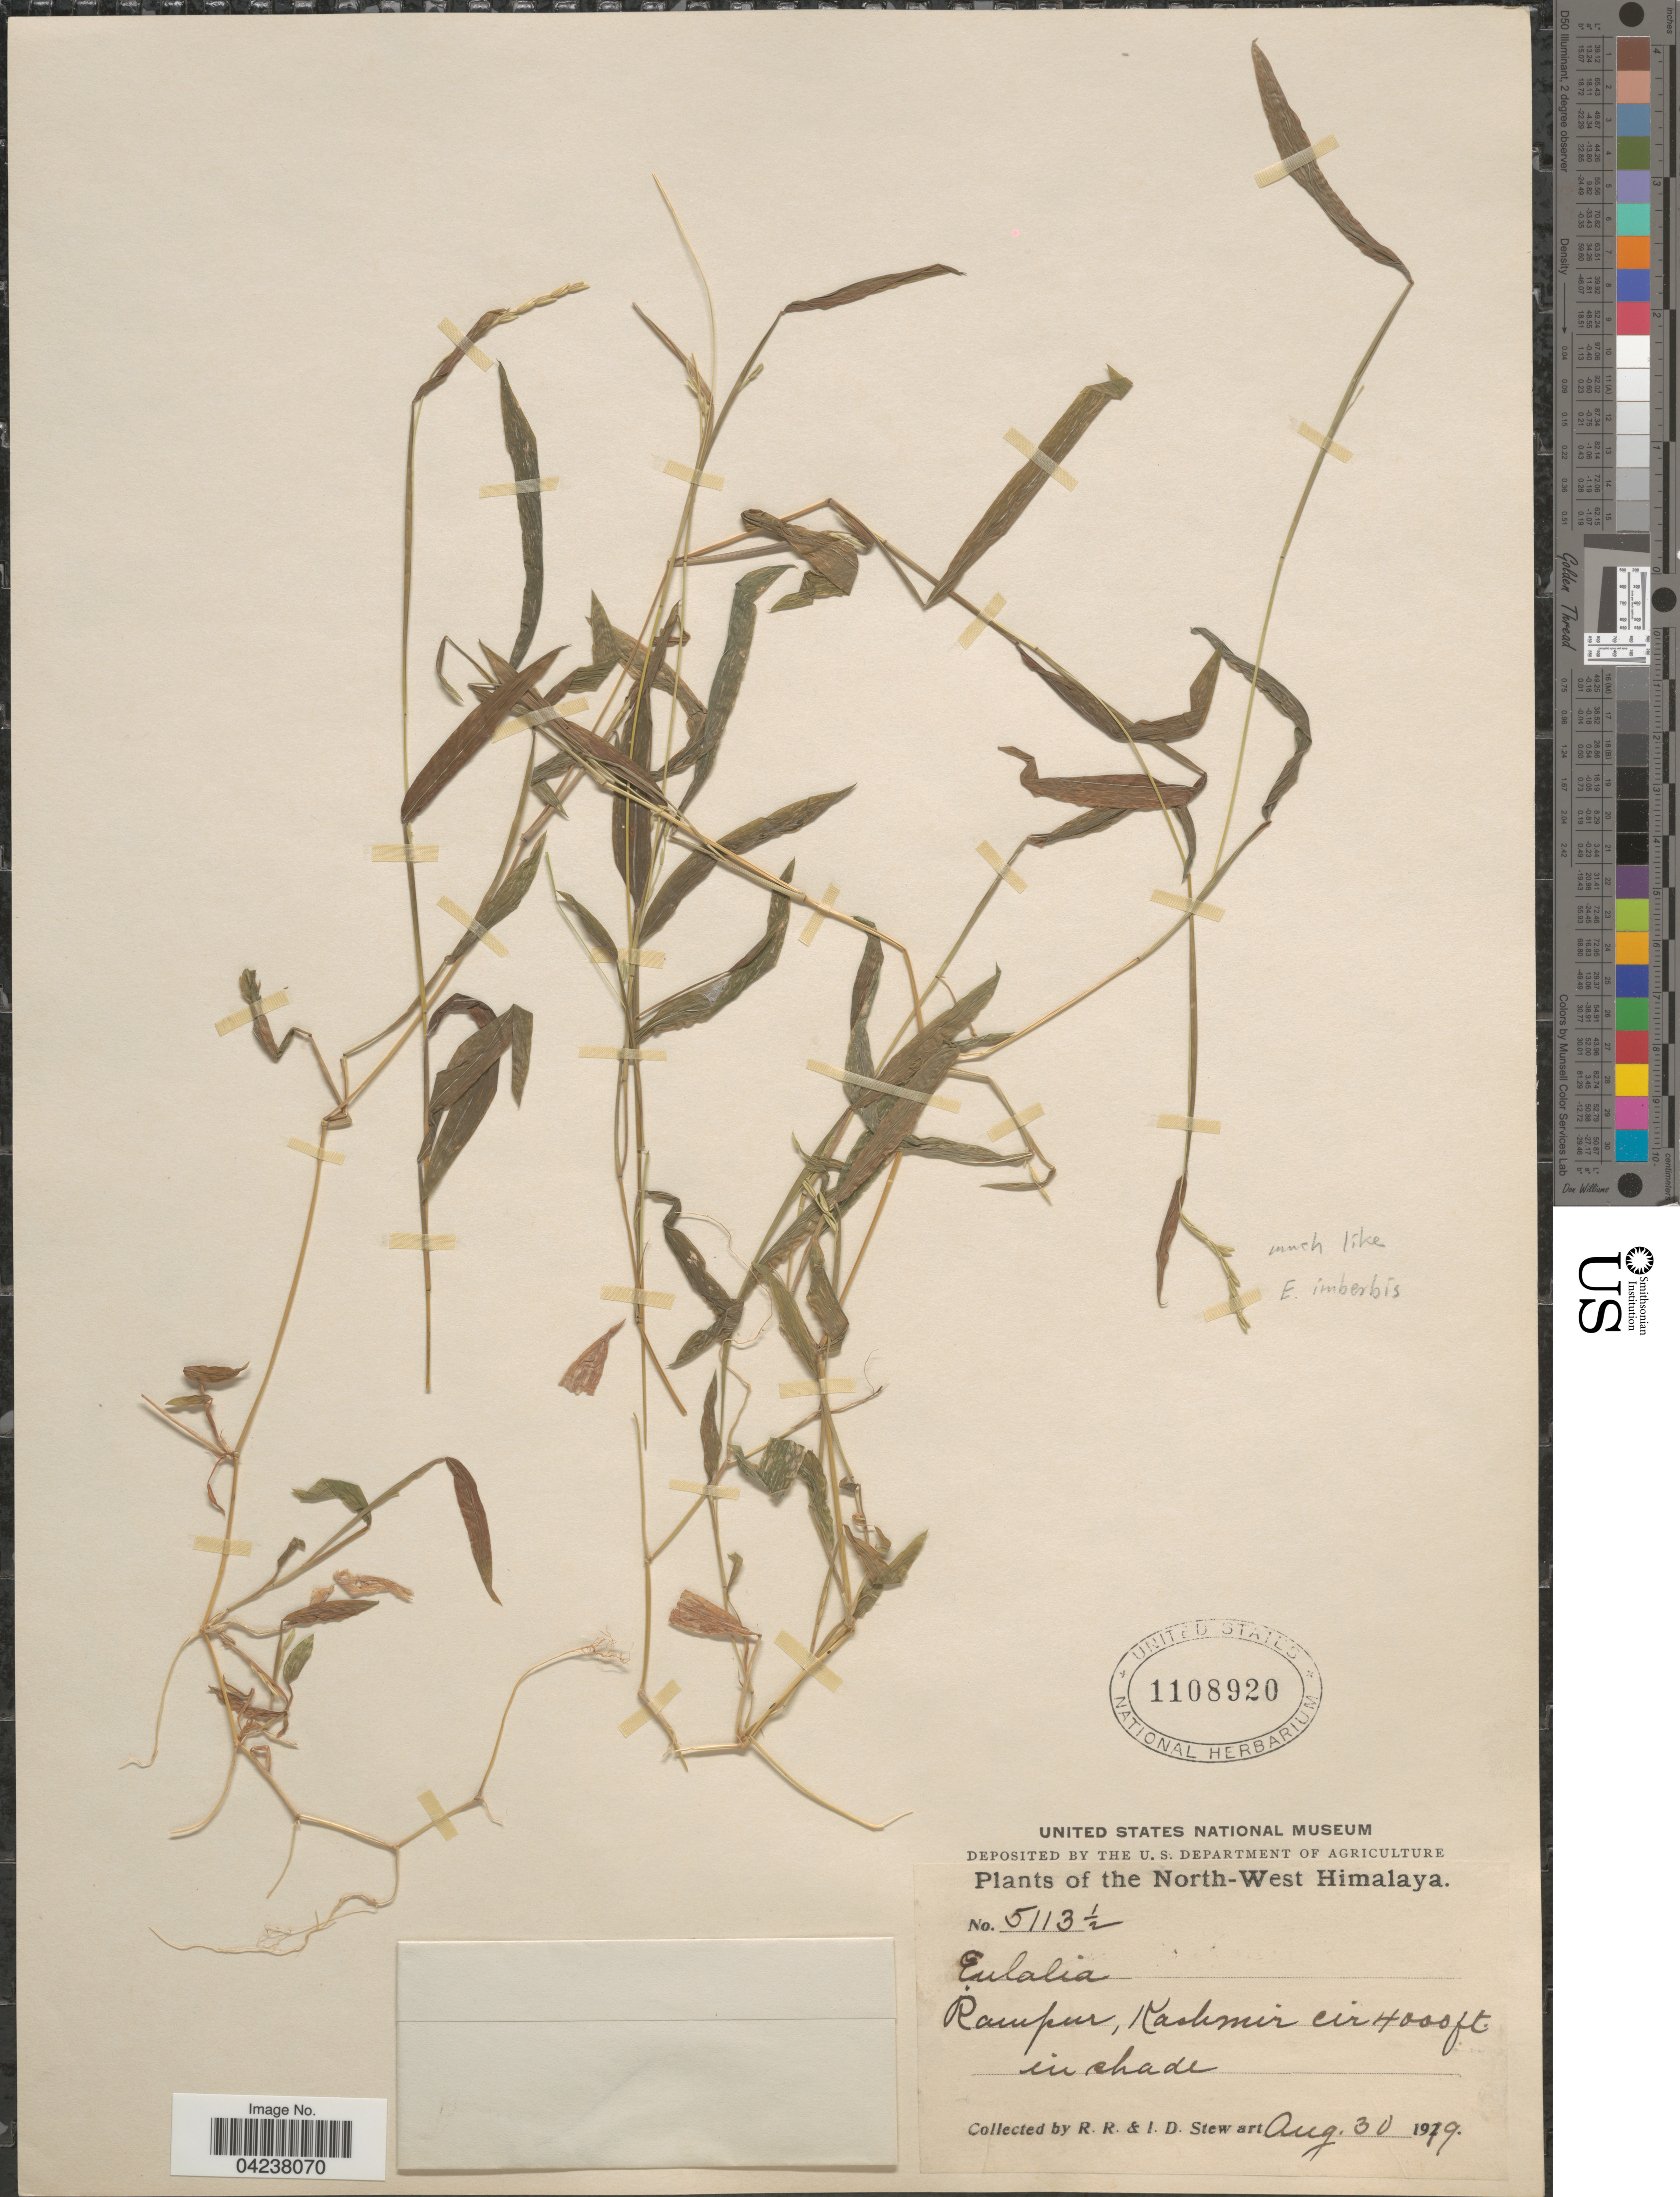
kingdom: Plantae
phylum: Tracheophyta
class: Liliopsida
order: Poales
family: Poaceae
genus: Microstegium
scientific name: Microstegium vimineum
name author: (Trin.) A. Camus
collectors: R. Stewart & I. Stewart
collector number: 5113½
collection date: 1979-08-30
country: India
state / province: Jammu and Kashmir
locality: North-West Himalaya. Rampur, Kashmir.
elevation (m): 1219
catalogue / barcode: US 1108920